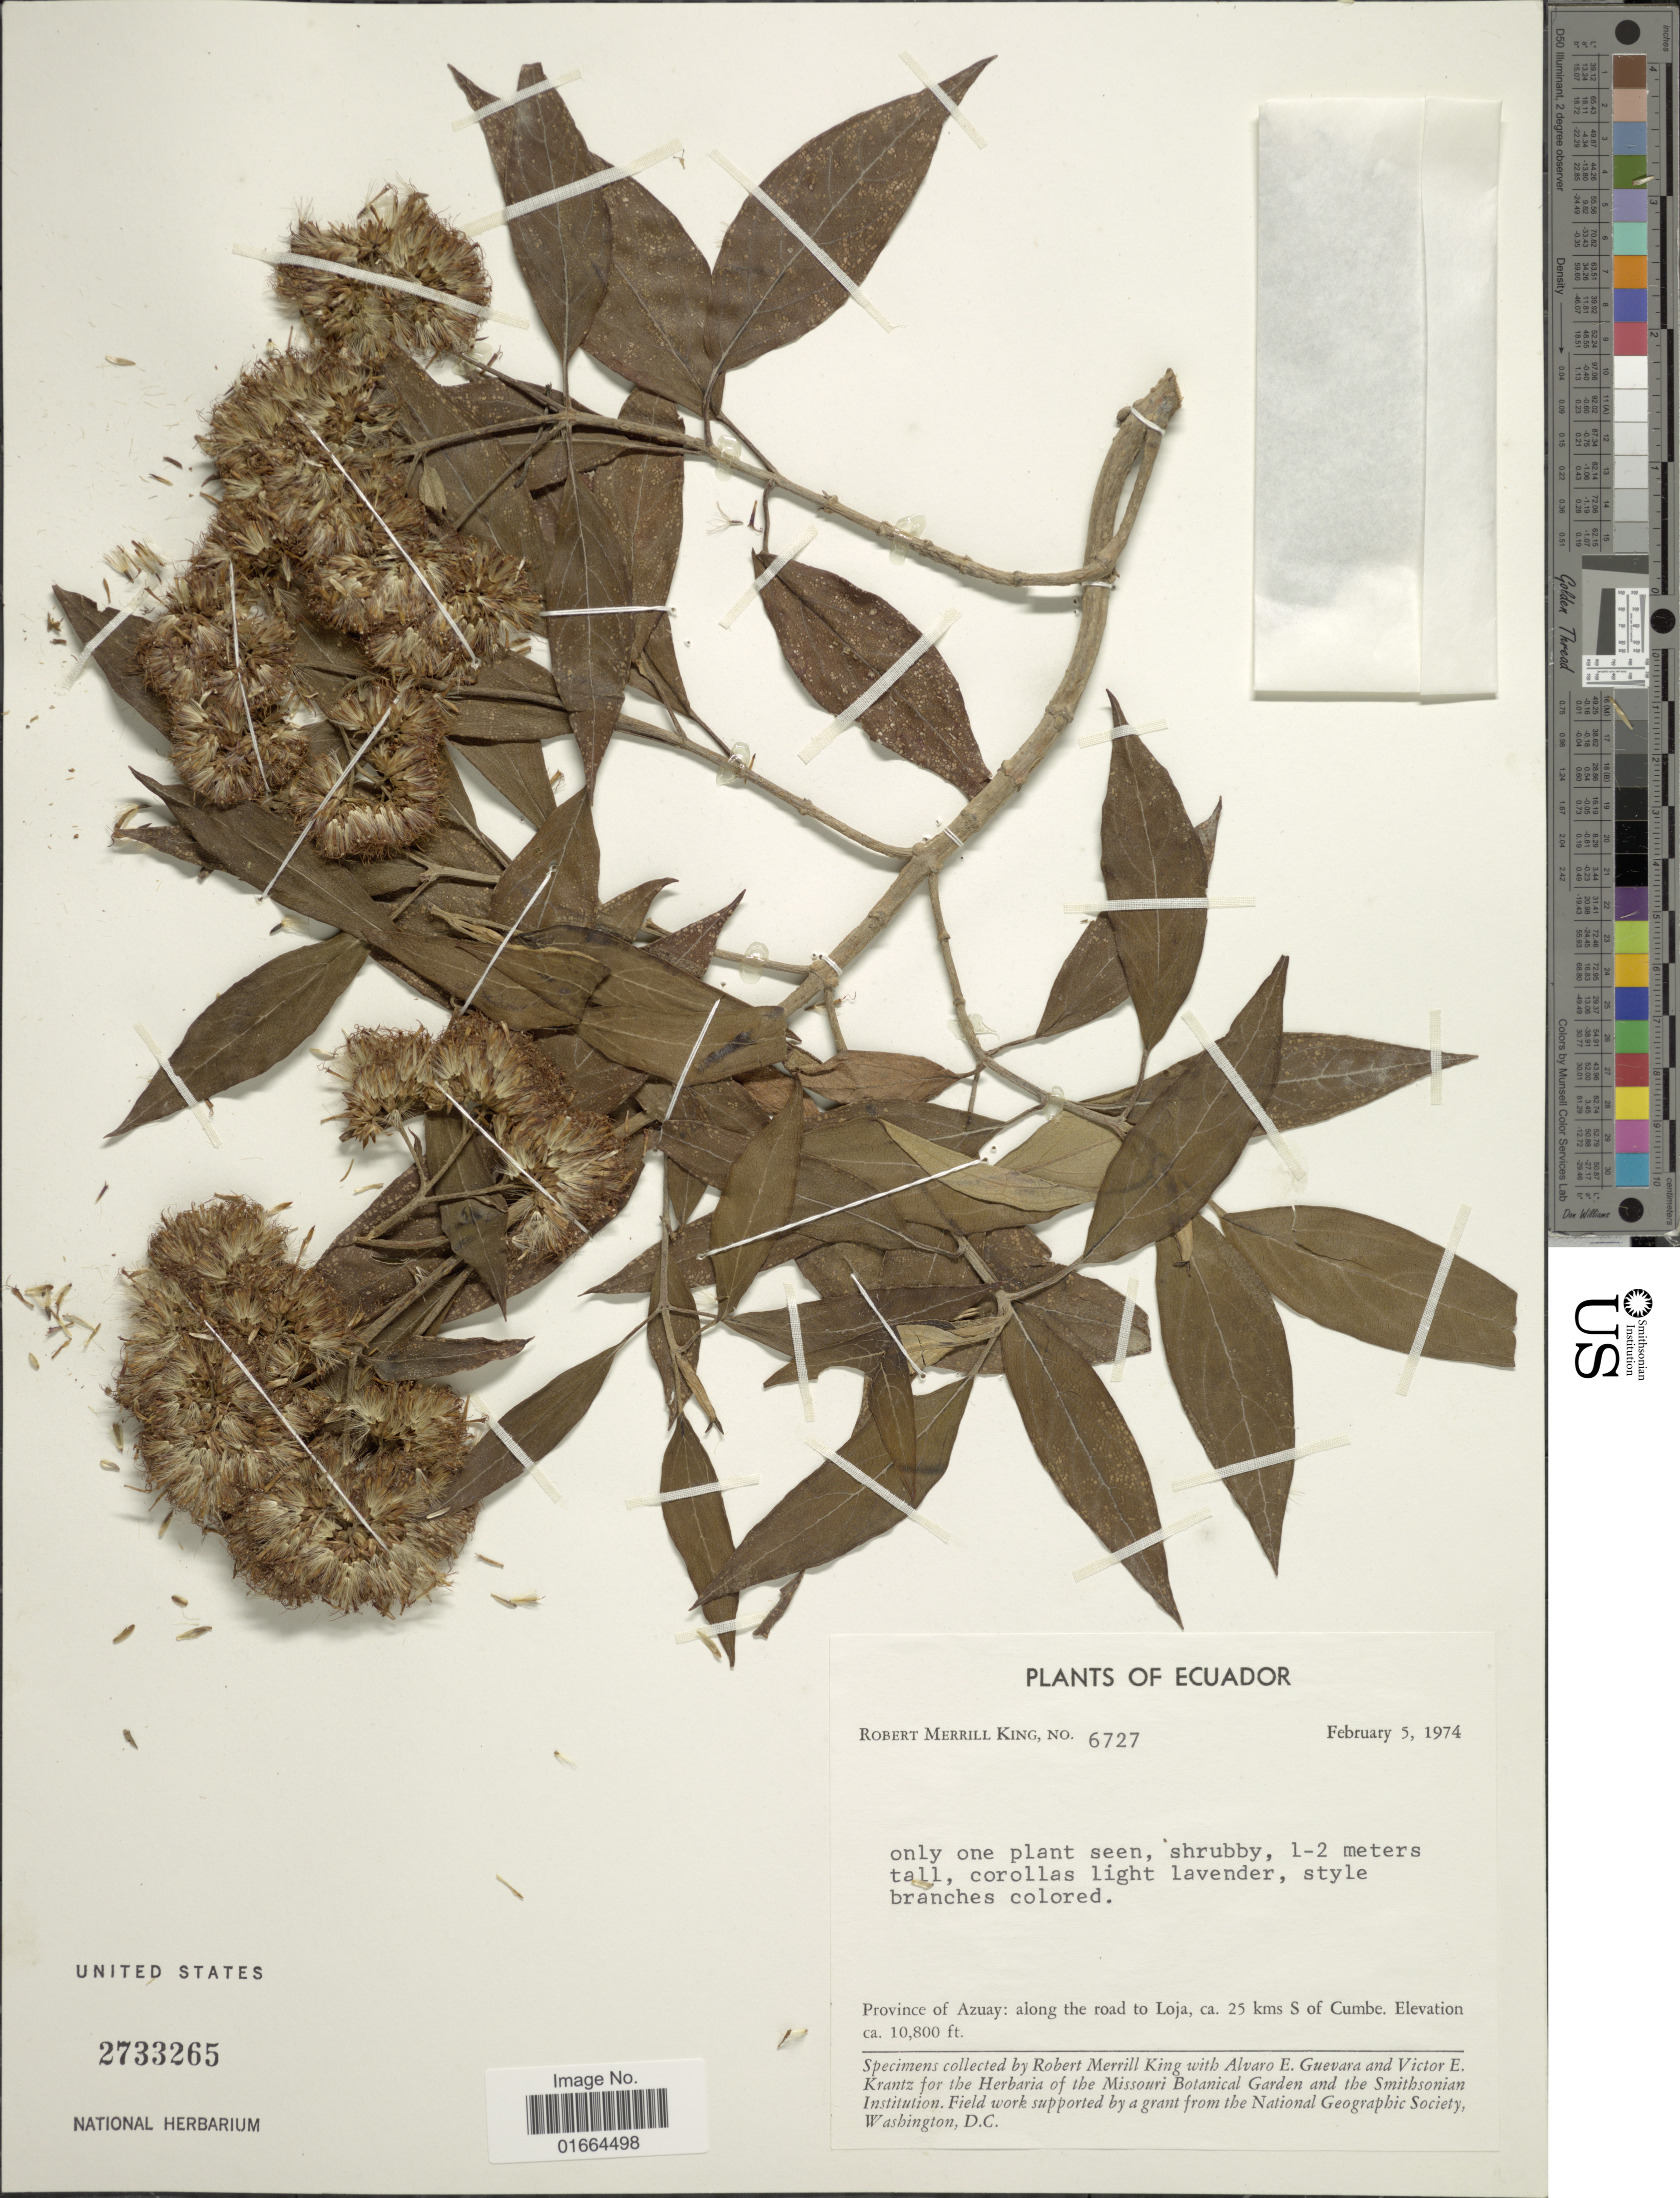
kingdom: Plantae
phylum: Tracheophyta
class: Magnoliopsida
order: Asterales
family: Asteraceae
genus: Grosvenoria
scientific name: Grosvenoria hypargyra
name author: (B.L. Rob.) R.M. King & H. Rob.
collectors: R. M. King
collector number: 6727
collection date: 1974-02-05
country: Ecuador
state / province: Azuay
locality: Province of Azuay: along the road to Loja, 25 kms S of Cumbe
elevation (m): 3292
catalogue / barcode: US 2733265